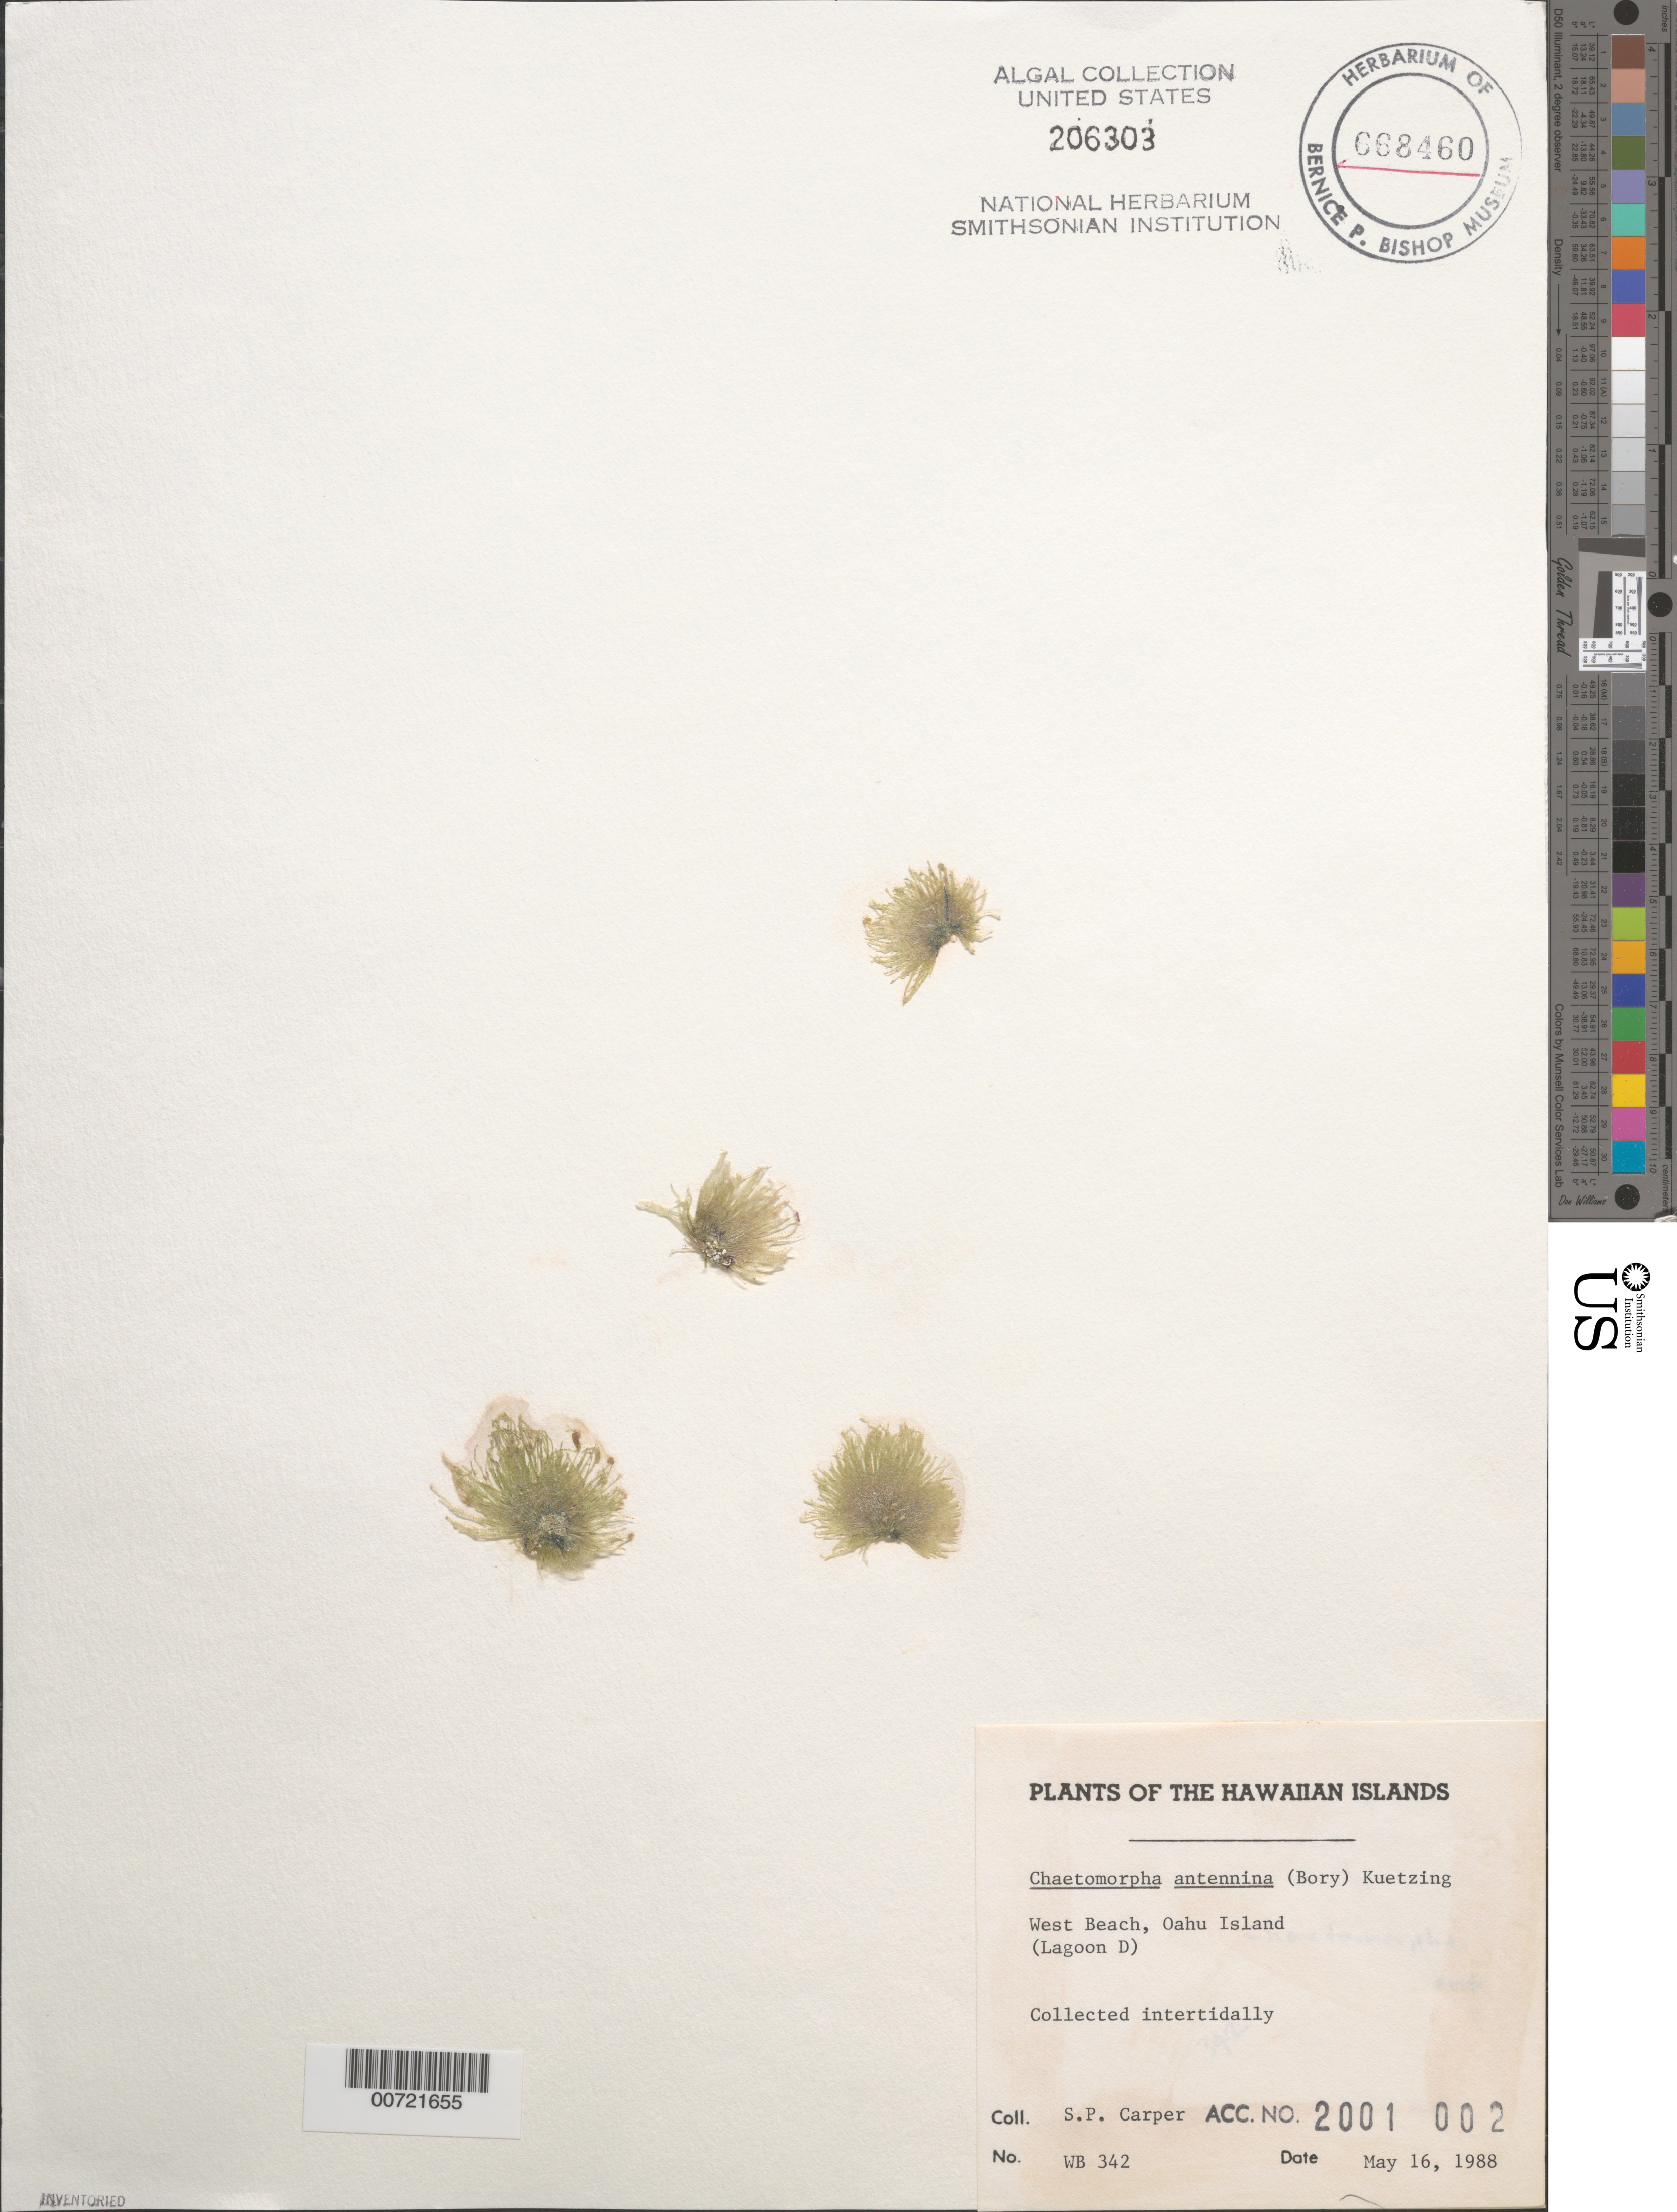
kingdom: Plantae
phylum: Chlorophyta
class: Ulvophyceae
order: Cladophorales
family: Cladophoraceae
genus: Chaetomorpha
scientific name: Chaetomorpha antennina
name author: (Bory) Kütz.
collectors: S. Carper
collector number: WB 342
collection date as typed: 16 May 1988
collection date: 1988-05-16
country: United States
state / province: Hawaii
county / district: Honolulu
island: Oahu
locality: West Beach (Lagoon D)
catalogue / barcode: US 206303